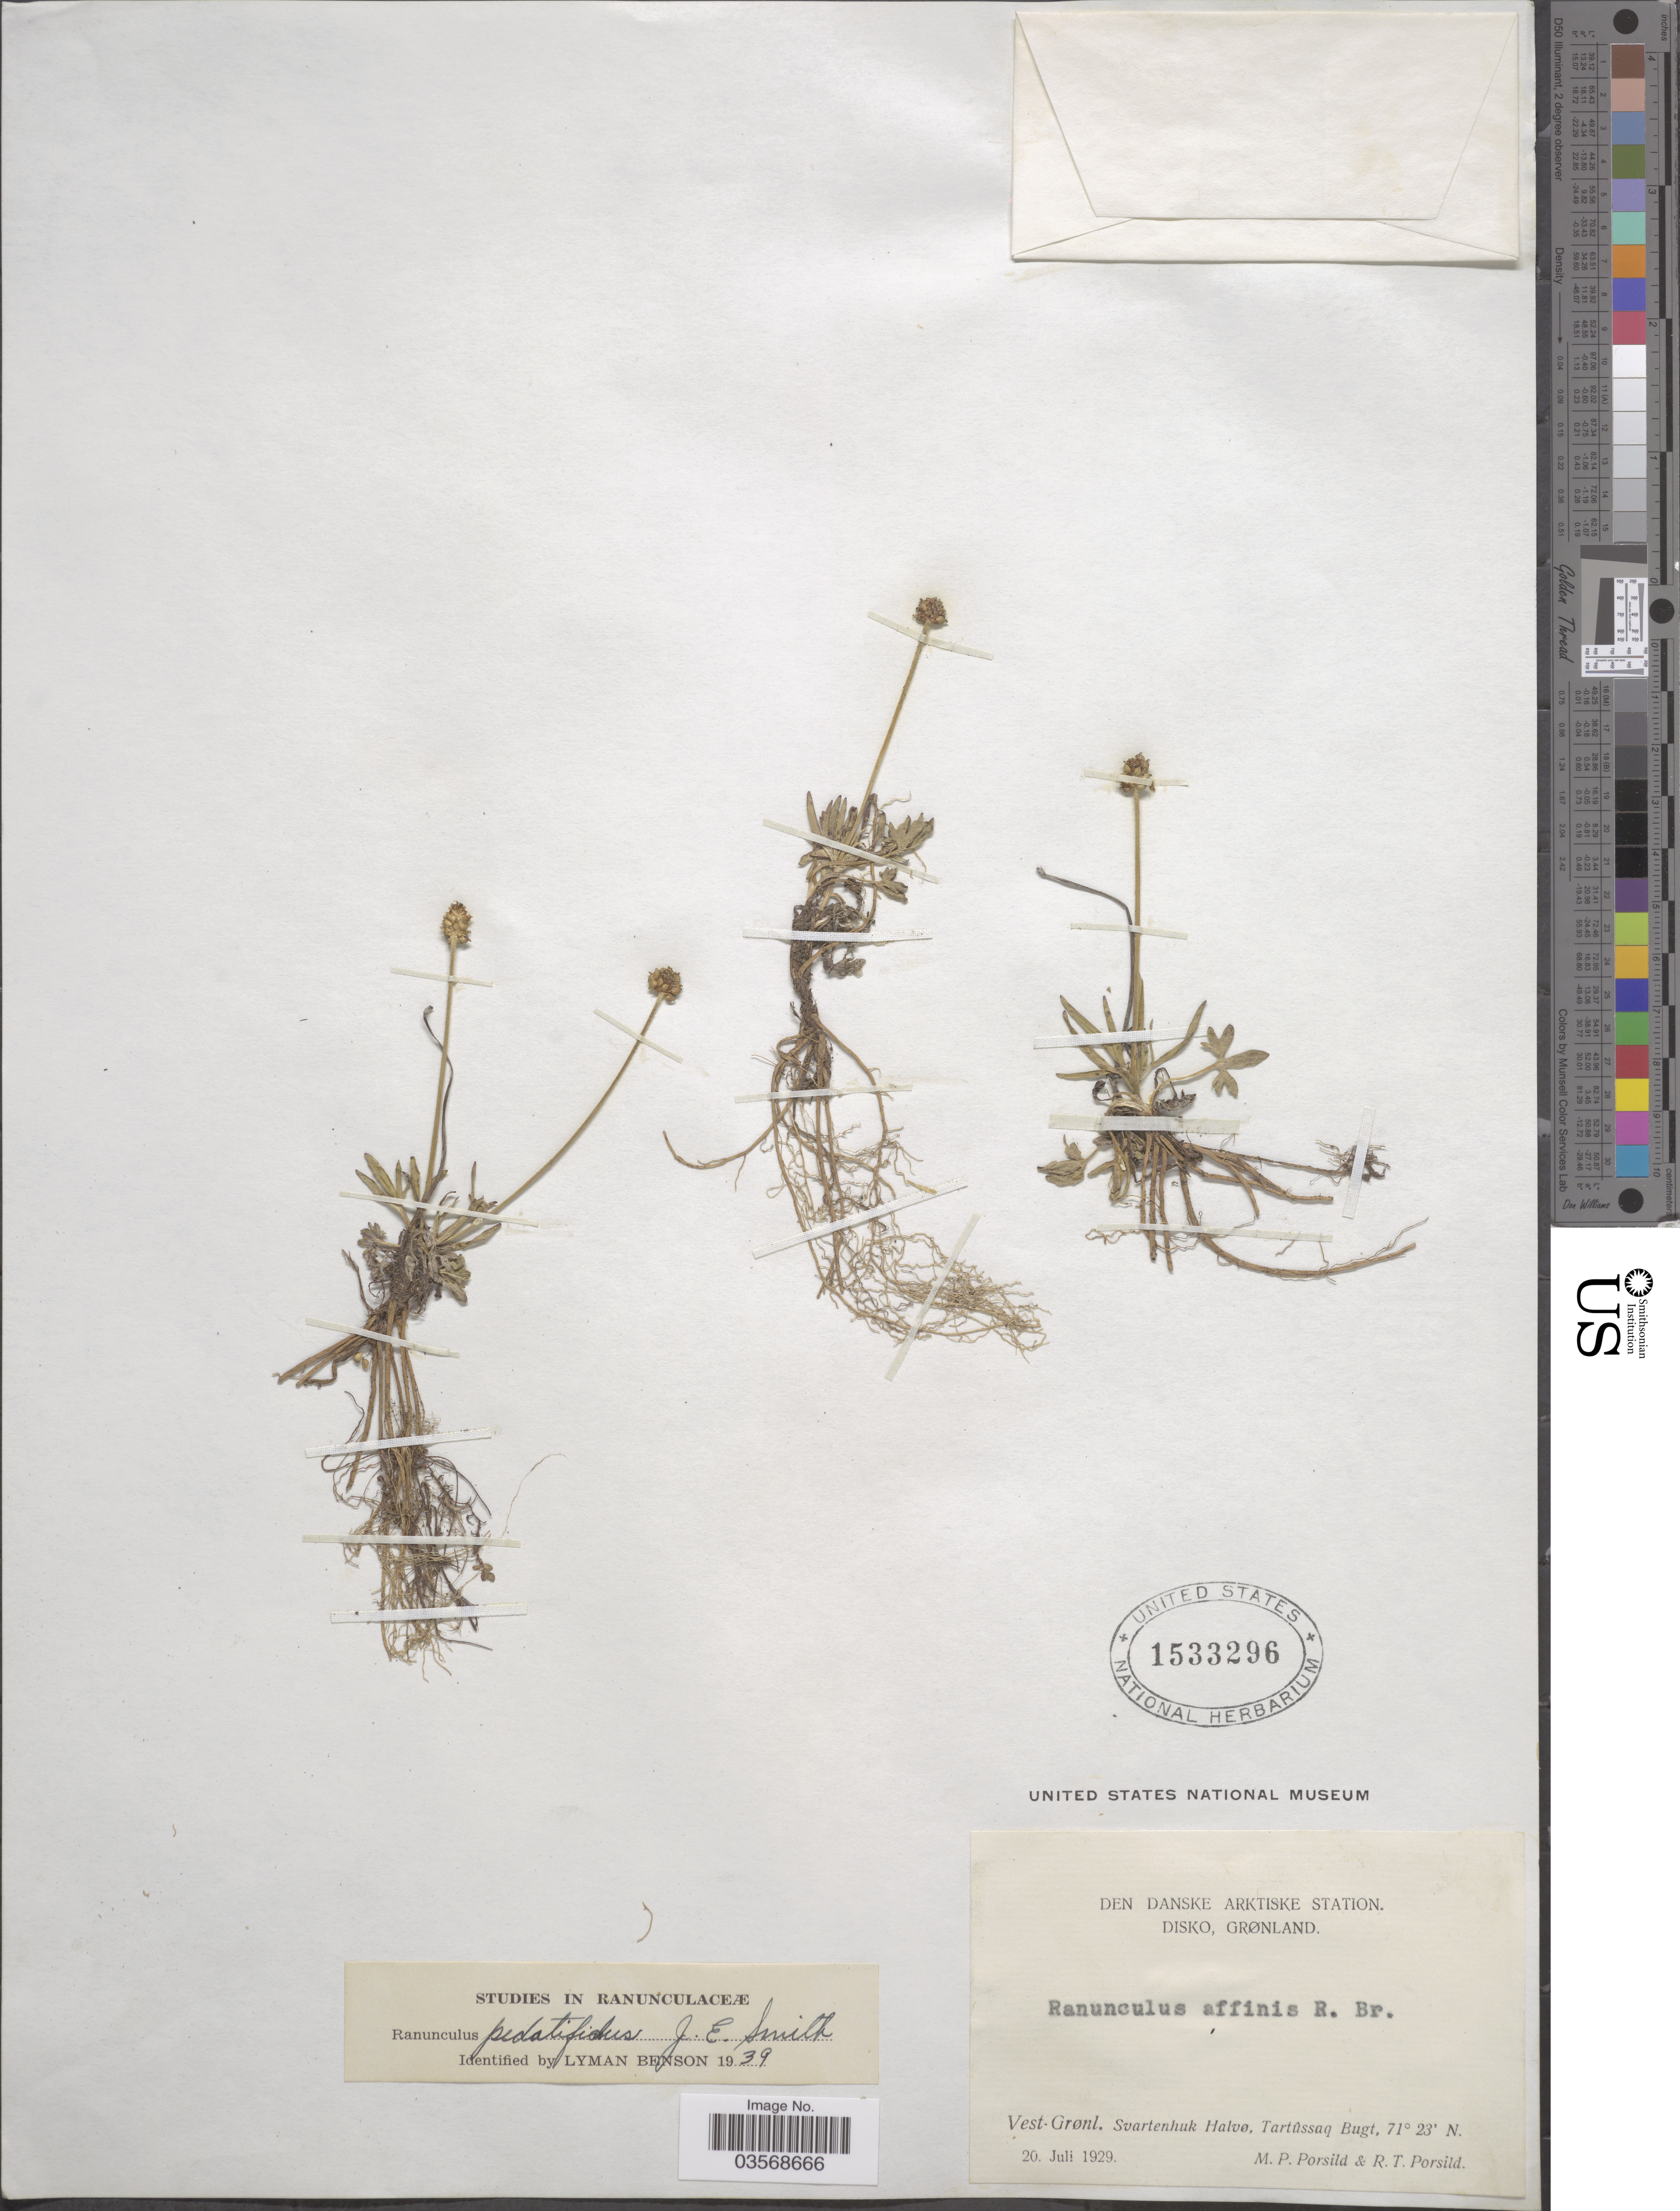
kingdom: Plantae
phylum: Tracheophyta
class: Magnoliopsida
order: Ranunculales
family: Ranunculaceae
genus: Ranunculus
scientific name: Ranunculus pedatifidus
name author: Sm.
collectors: M. P. Porsild & R. T. Porsild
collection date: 1929-07-20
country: Greenland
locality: Den Danske Arktiske Station. Disko. Grønland. Vest-Grønl. Svartenhuk Halvø, Tartûssaq Bugt.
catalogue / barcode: US 1533296